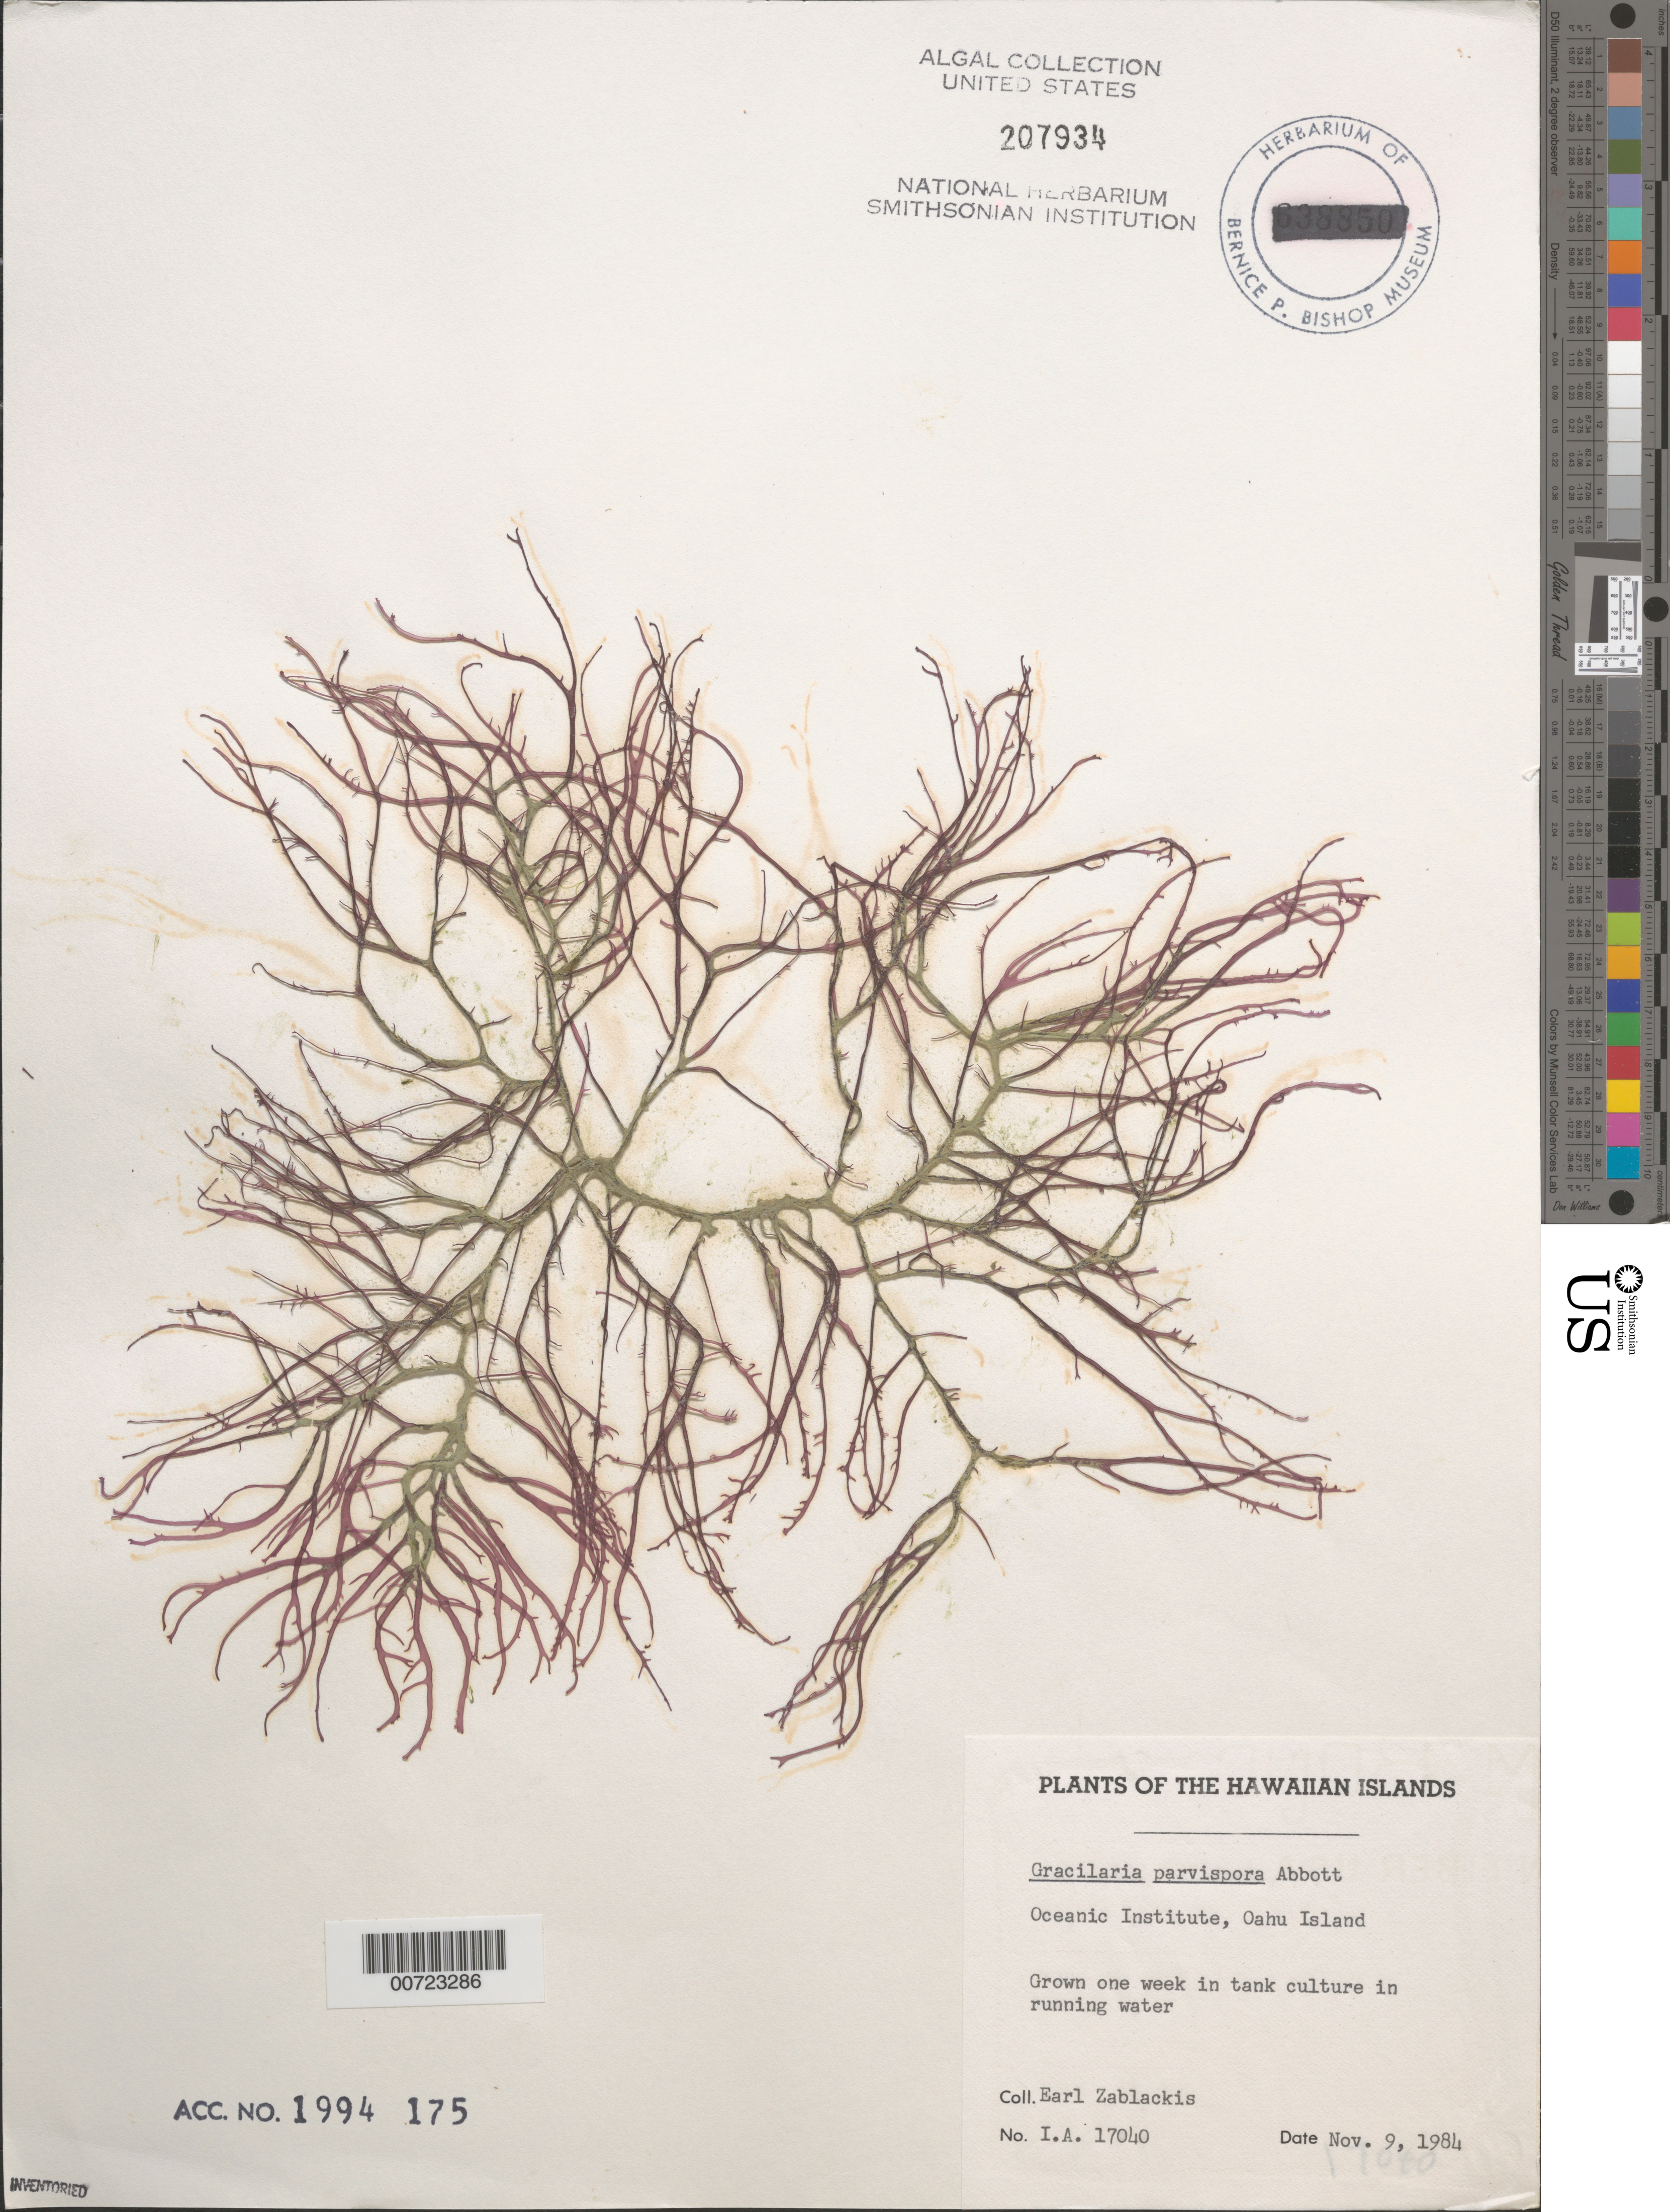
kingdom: Plantae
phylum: Rhodophyta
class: Florideophyceae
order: Gracilariales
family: Gracilariaceae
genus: Gracilaria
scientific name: Gracilaria parvispora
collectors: E. Zablackis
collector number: IAA 17040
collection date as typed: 09 Nov 1984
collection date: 1984-11-09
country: United States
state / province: Hawaii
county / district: Honolulu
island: Oahu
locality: Oceanic Institute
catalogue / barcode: US 207934